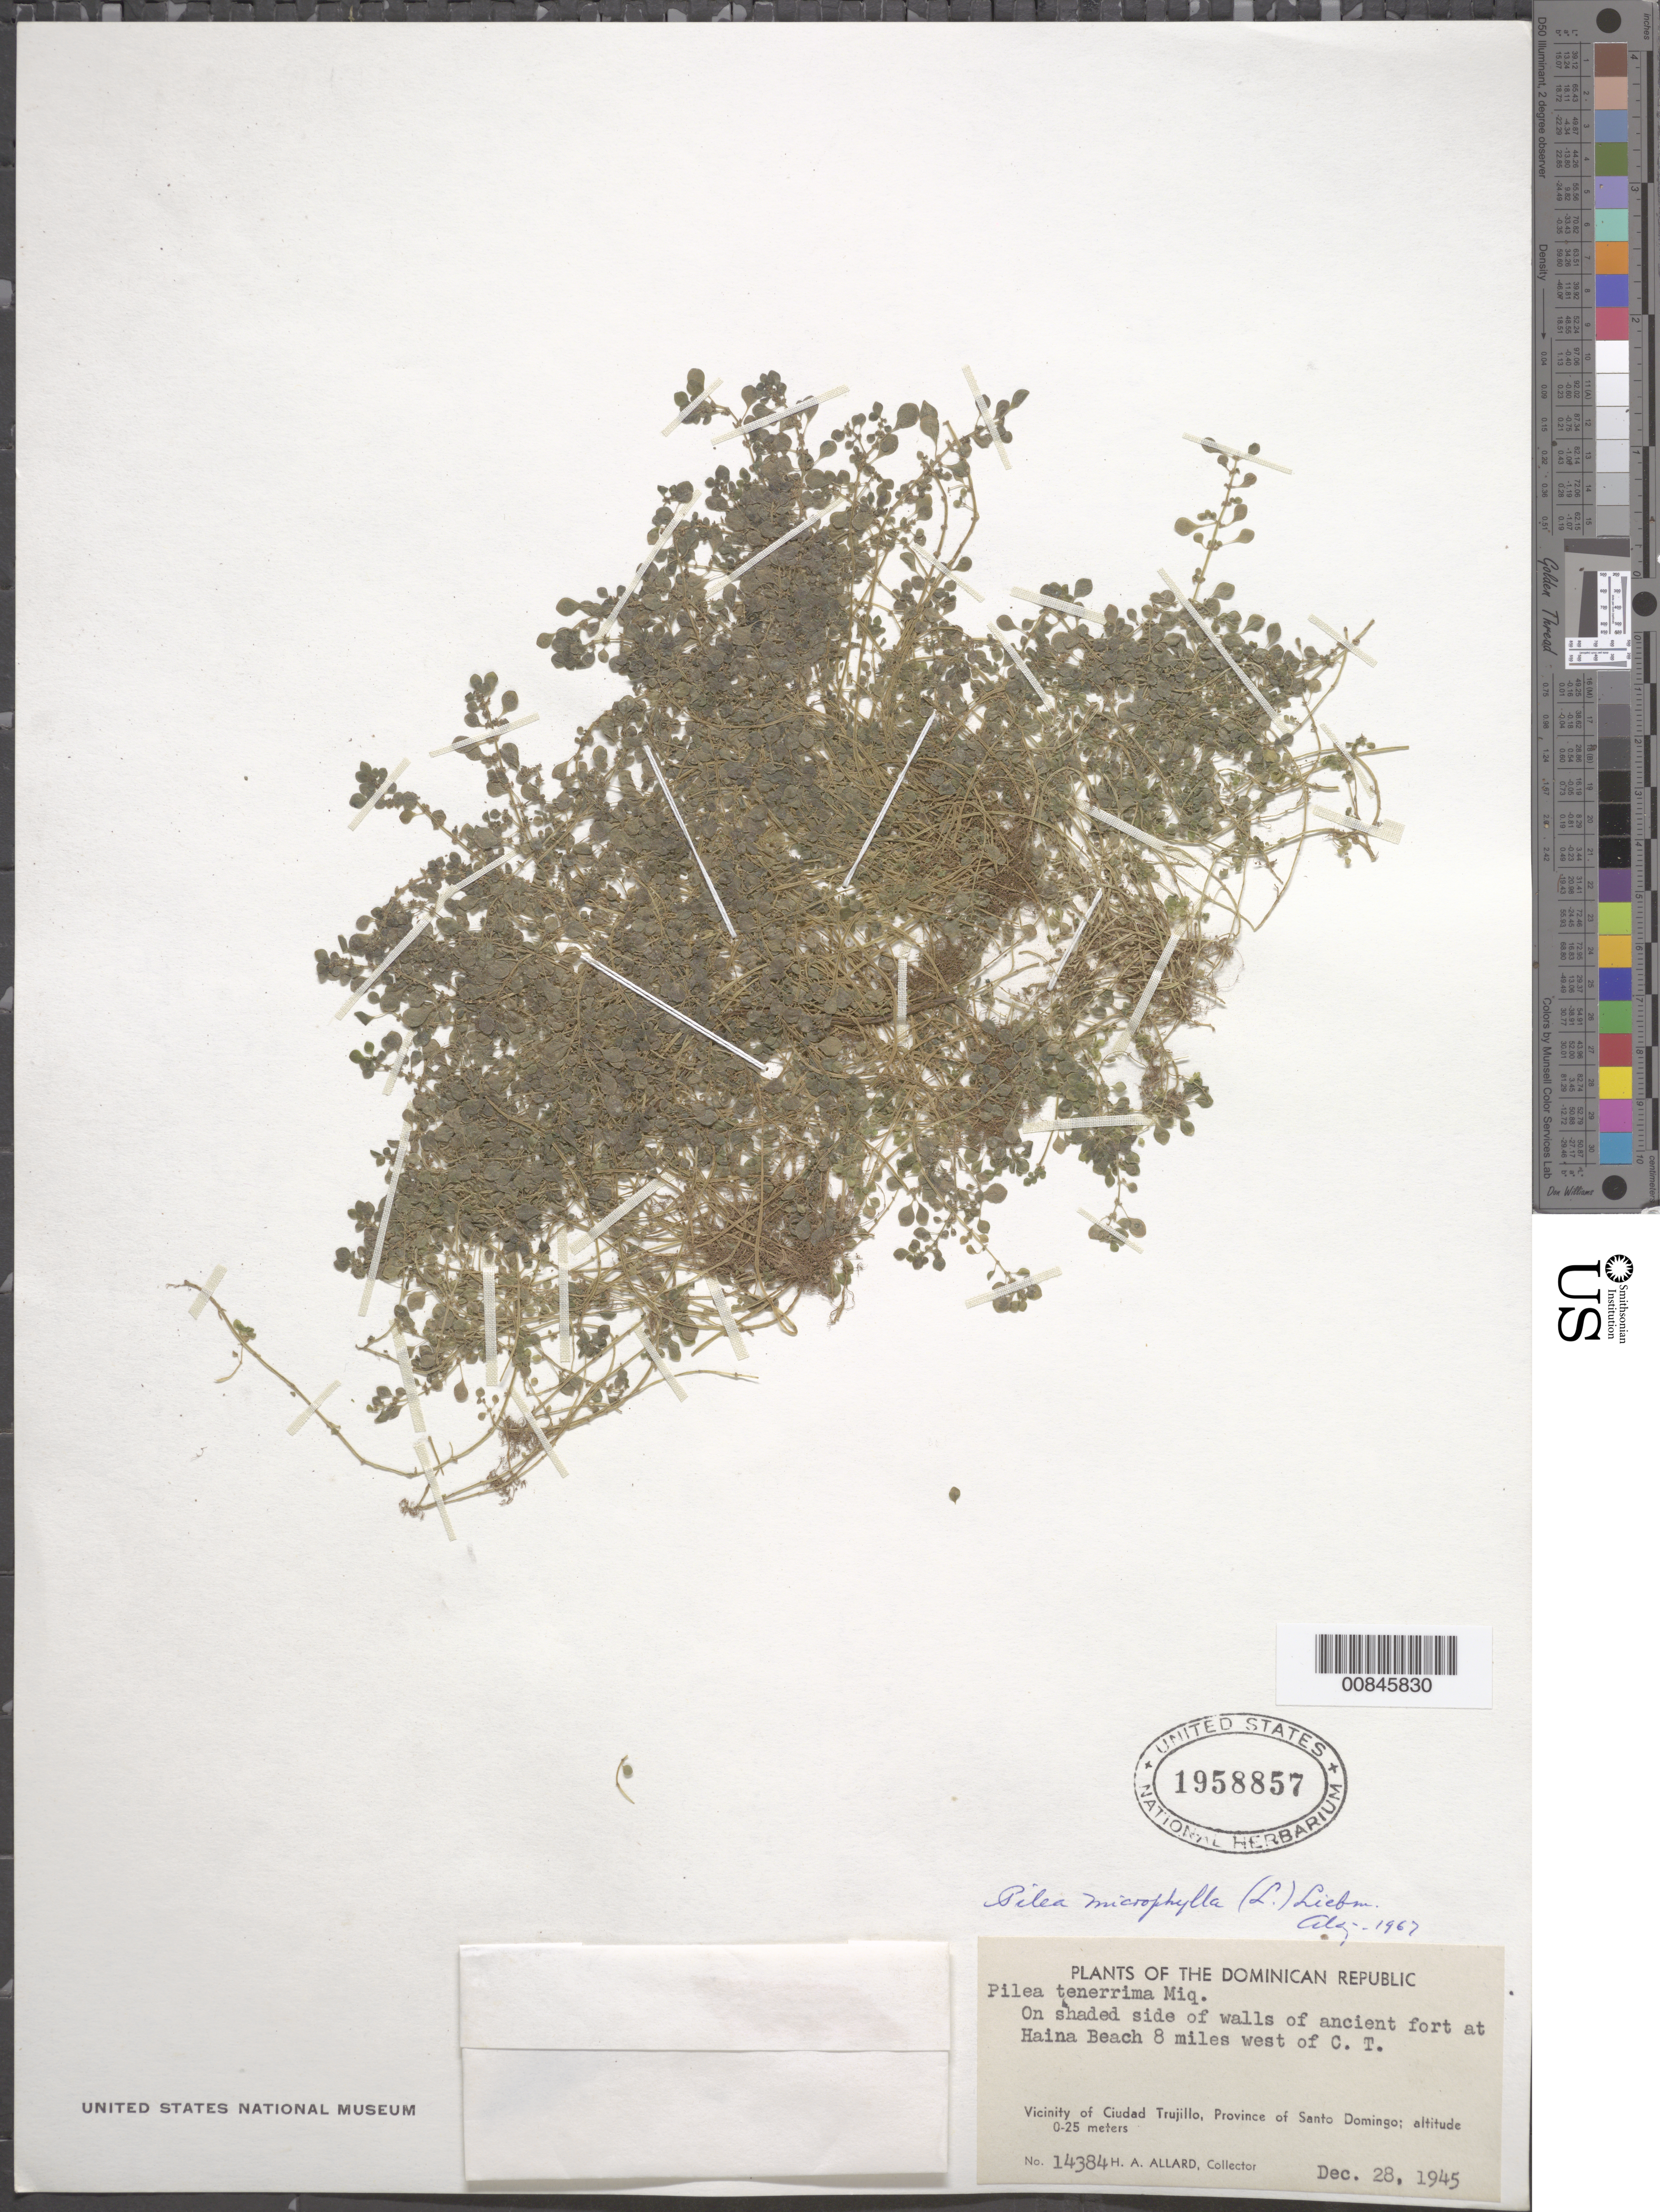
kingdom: Plantae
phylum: Tracheophyta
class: Magnoliopsida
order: Rosales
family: Urticaceae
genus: Pilea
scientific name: Pilea microphylla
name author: (L.) Liebm.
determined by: Liogier, Alain H.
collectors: H. A. Allard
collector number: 14384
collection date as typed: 28 Dec 1945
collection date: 1945-12-28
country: Dominican Republic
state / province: Distrito Nacional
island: Hispaniola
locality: Vicinity of Ciudad Trujillo, Province of Santo Domingo (obsolete). Haina Beach 8 miles west of C.T.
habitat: On shaded side of walls of ancient fort.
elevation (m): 0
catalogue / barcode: US 1958857